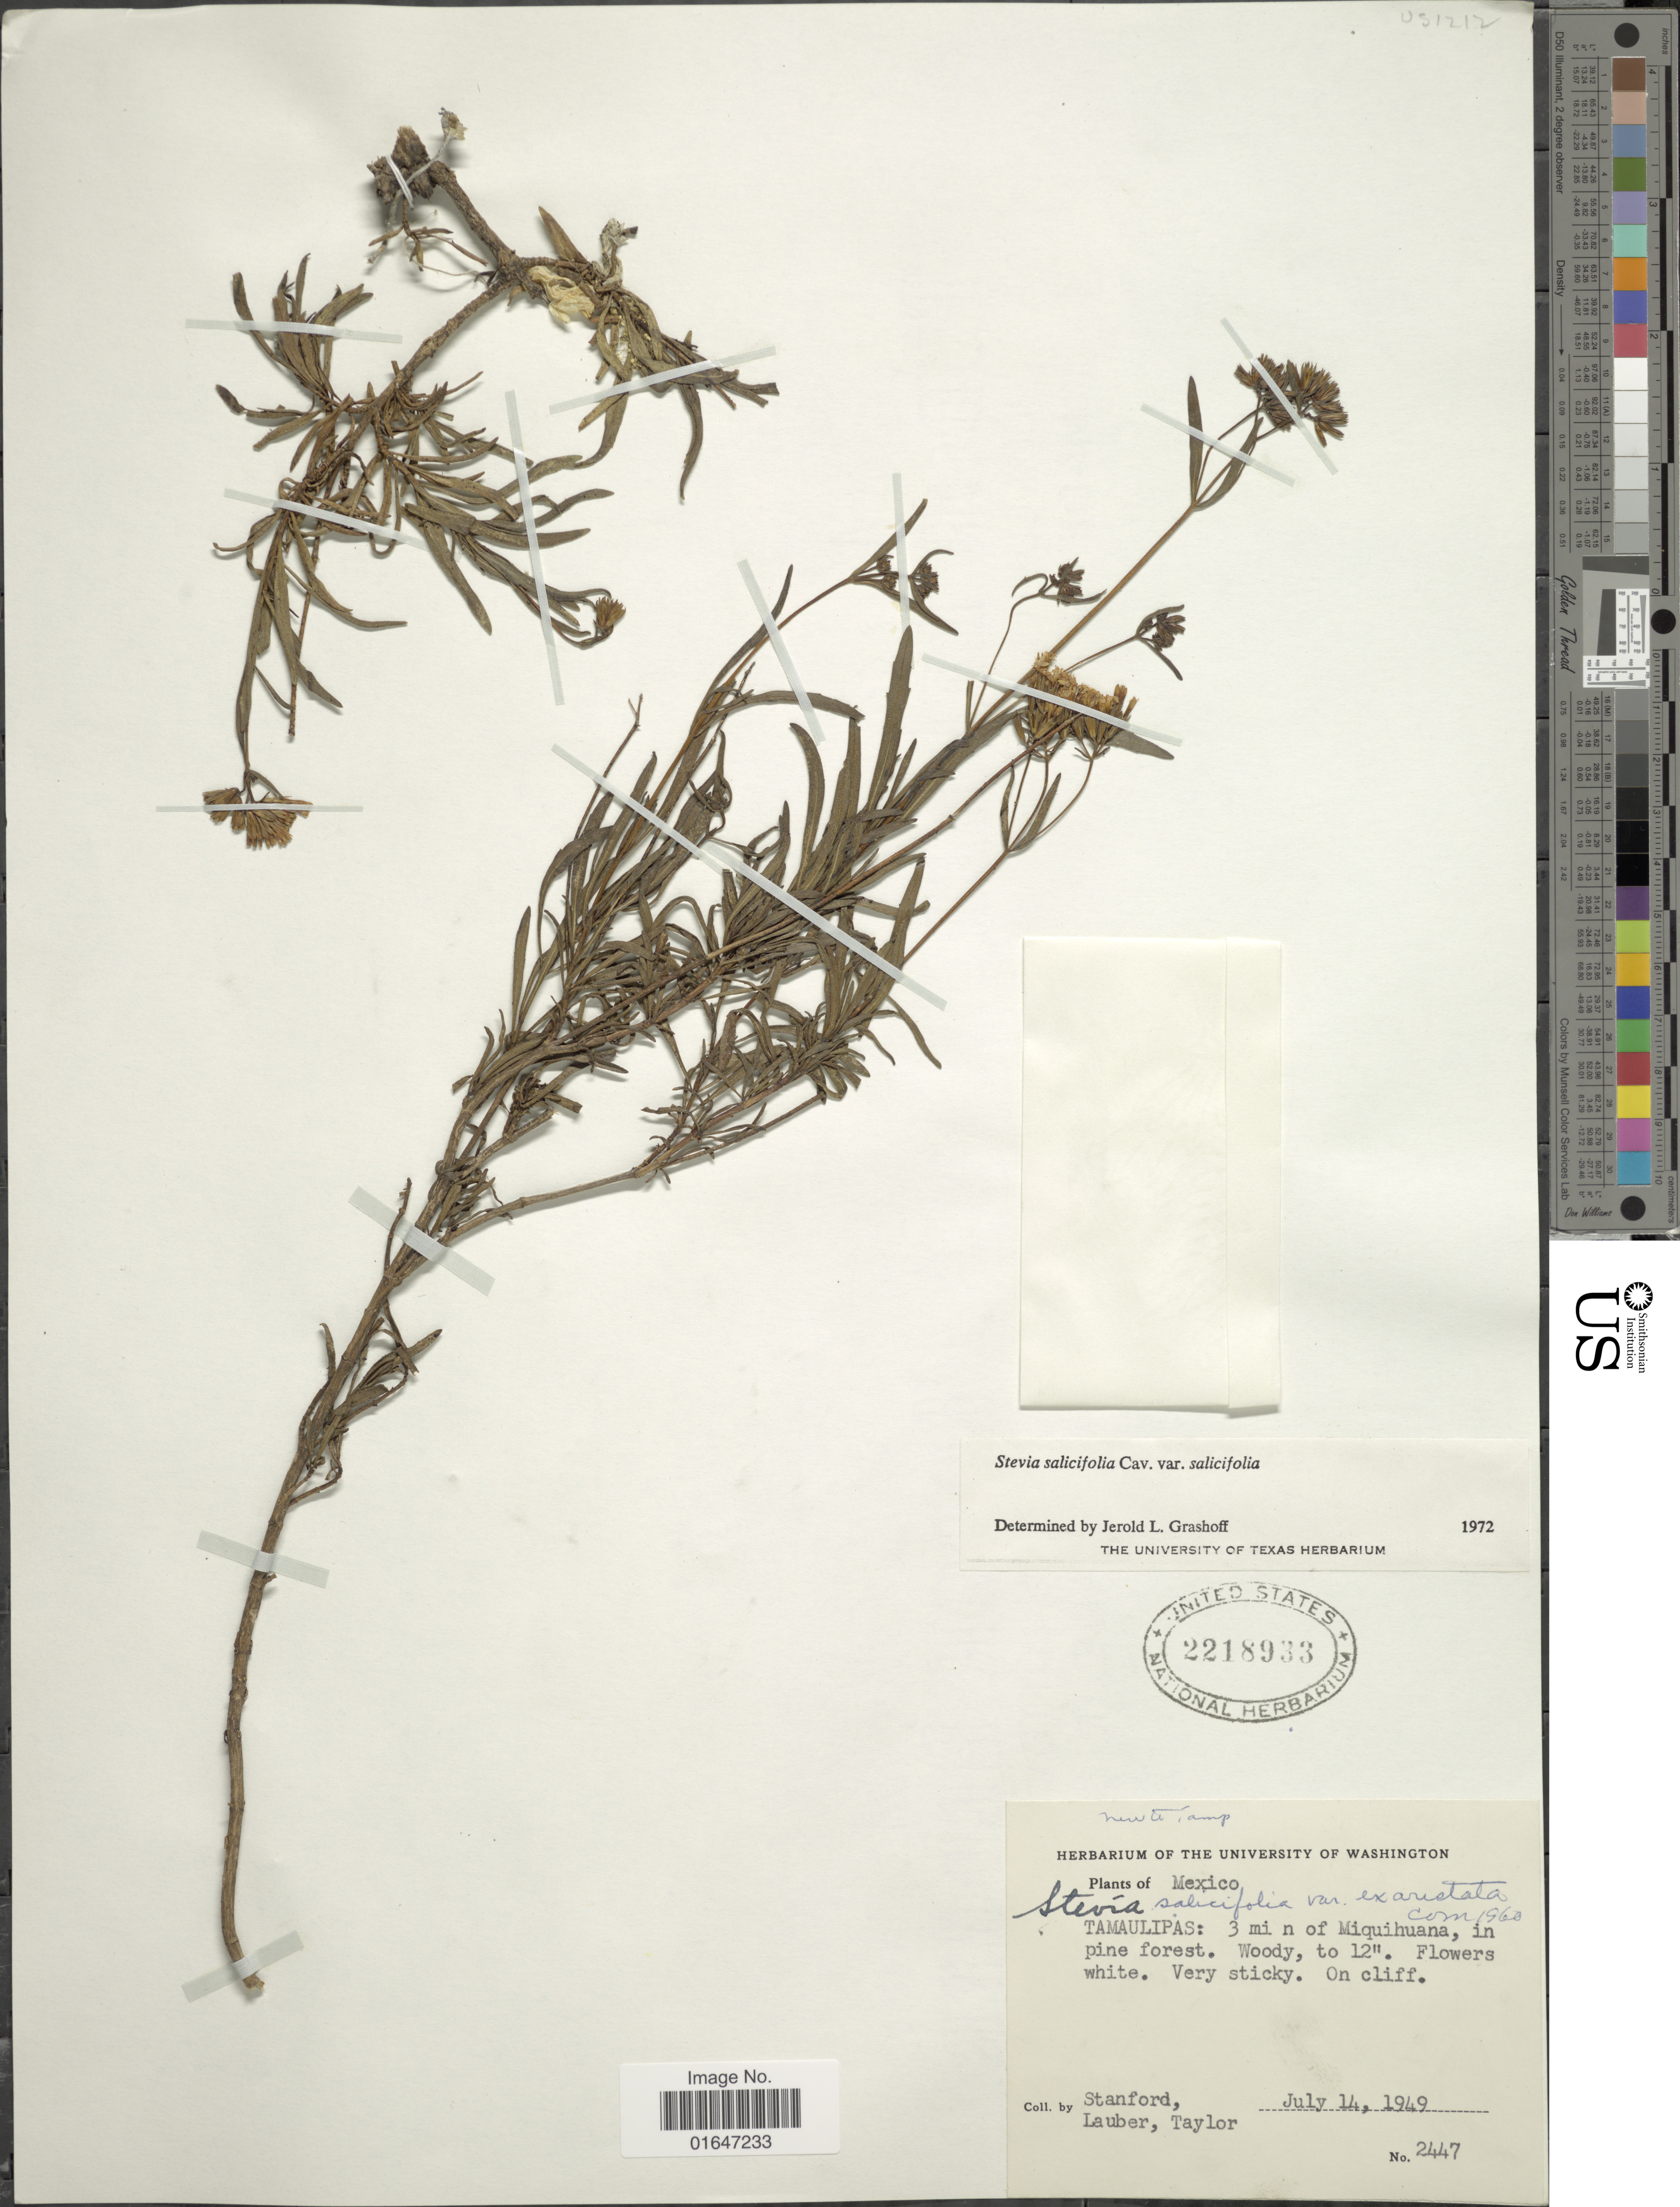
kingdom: Plantae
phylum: Tracheophyta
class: Magnoliopsida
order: Asterales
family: Asteraceae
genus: Stevia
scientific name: Stevia salicifolia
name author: Cav.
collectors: -. Stanford, -. Lauber & -. Taylor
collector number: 2447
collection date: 1949-07-14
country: Mexico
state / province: Tamaulipas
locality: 3 mi n of Miquihuana, in pine forest.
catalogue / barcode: US 2218933